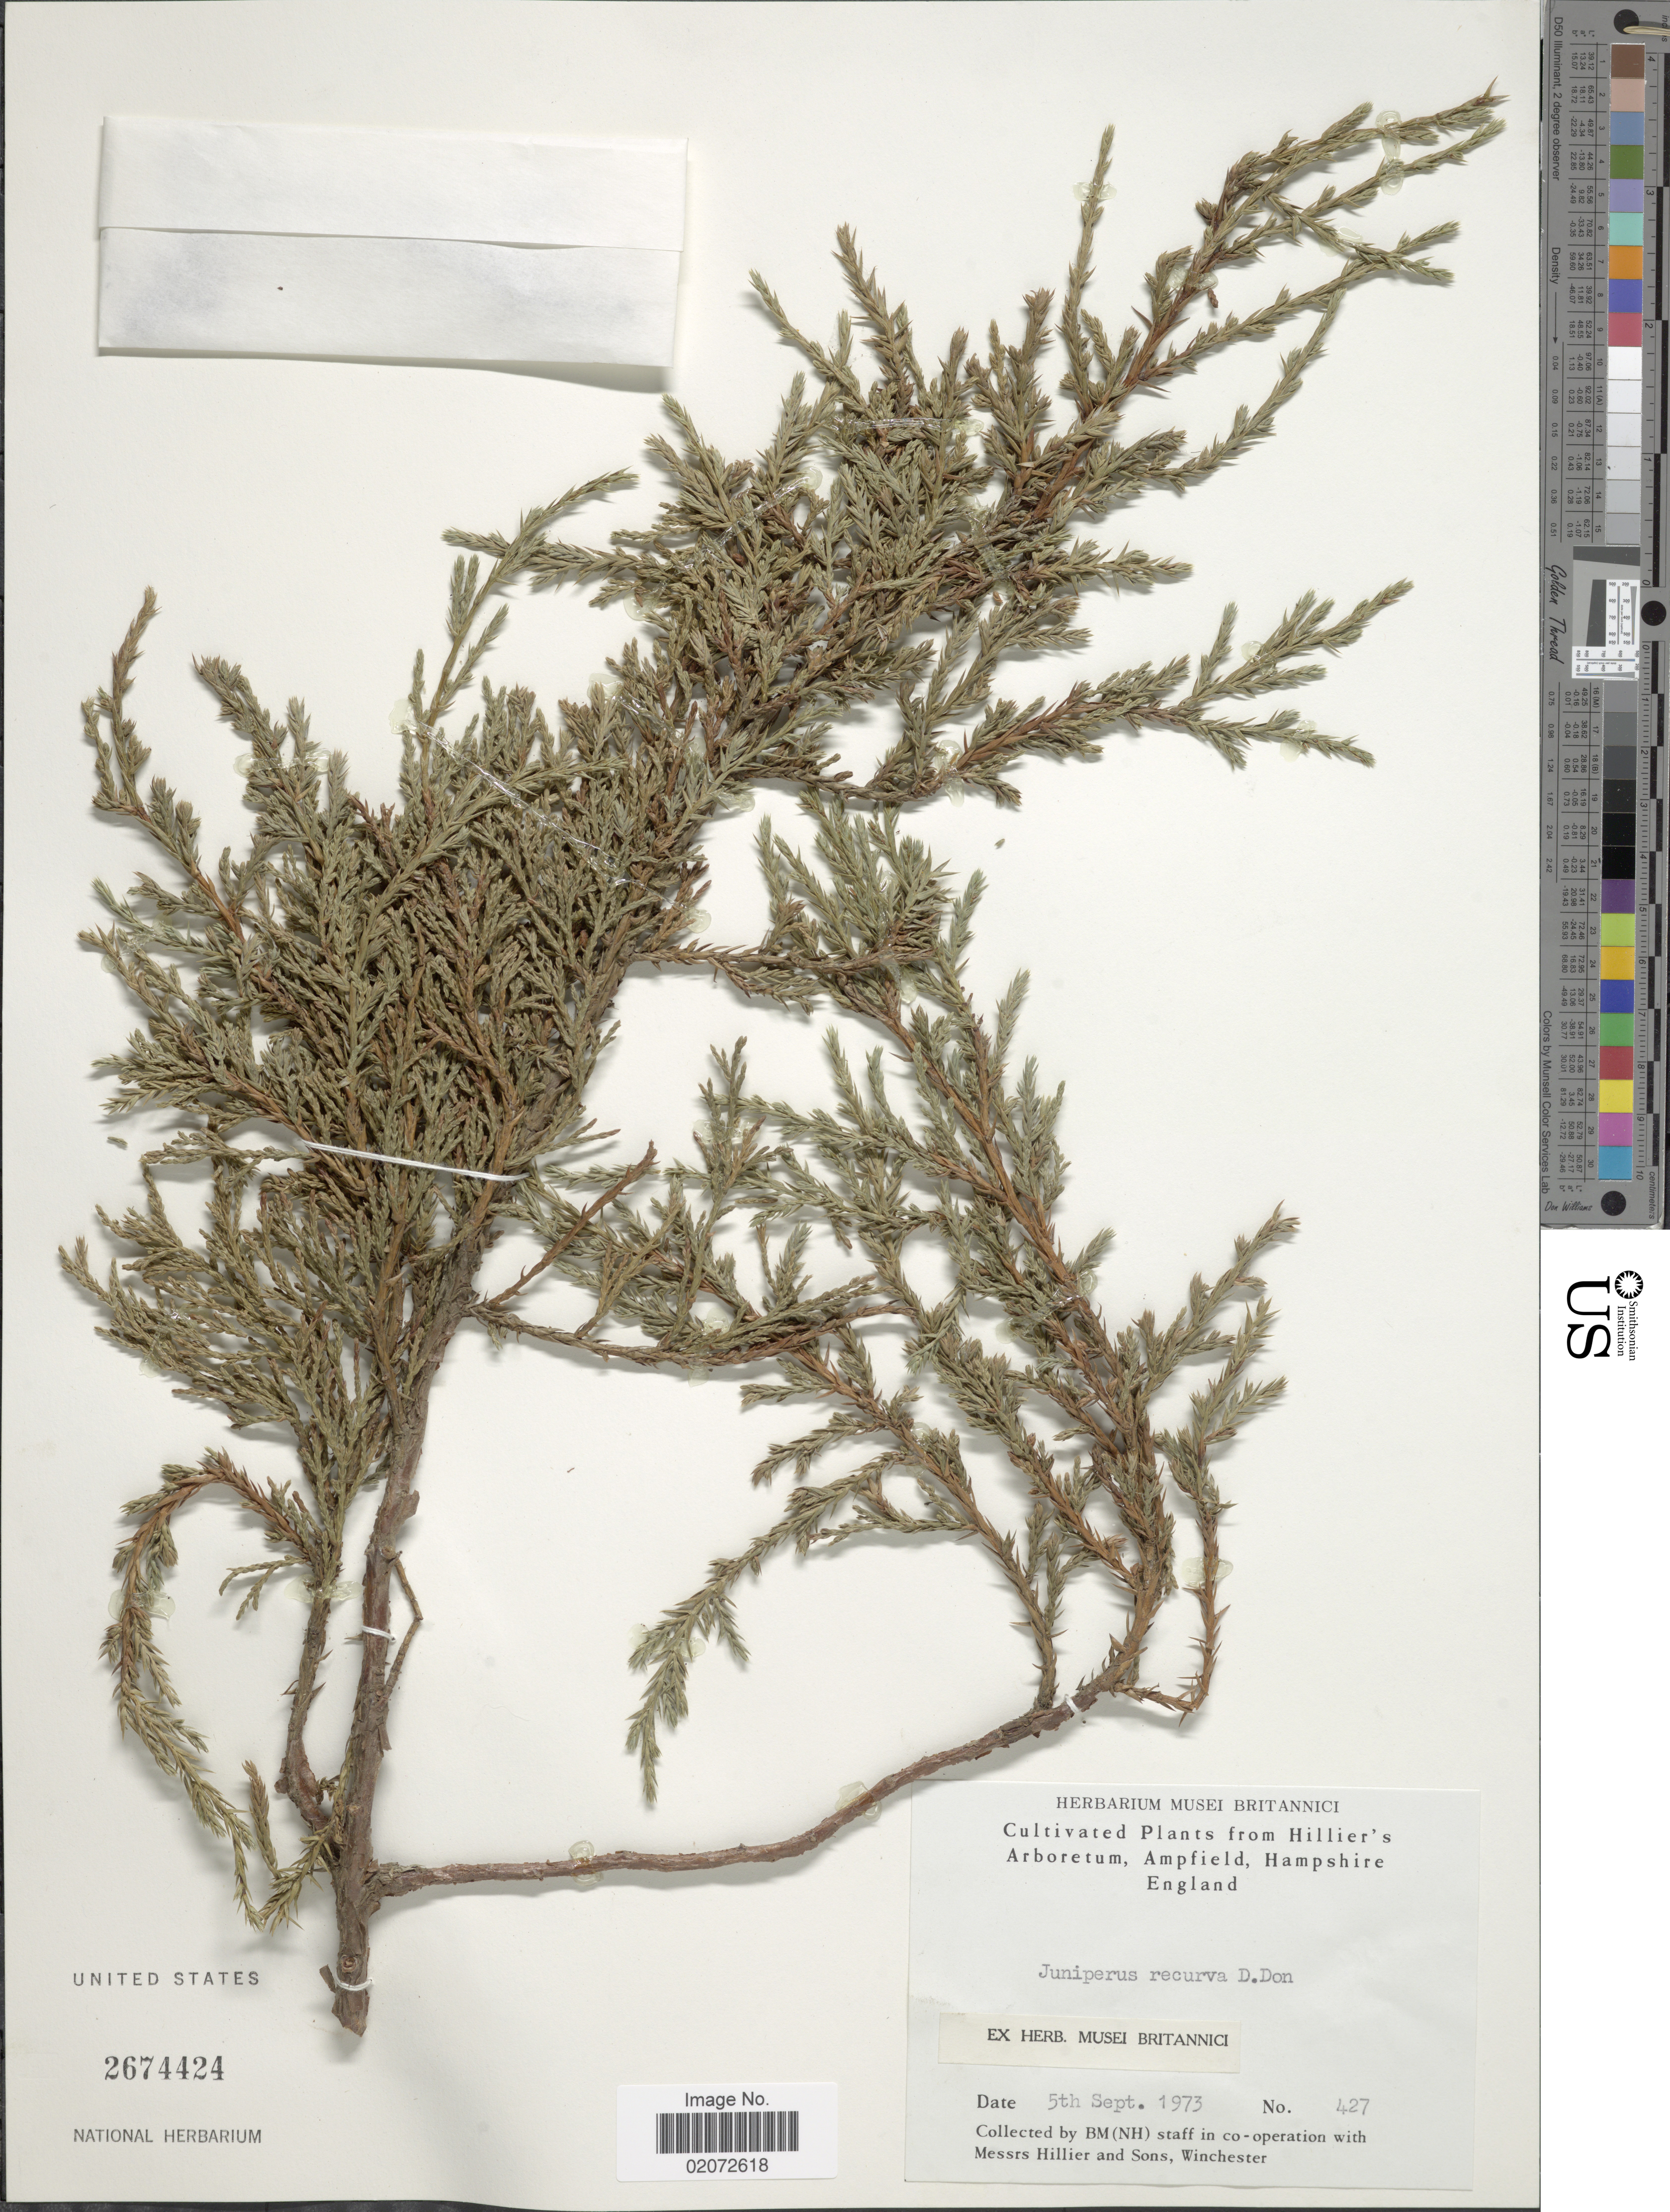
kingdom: Plantae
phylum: Tracheophyta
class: Pinopsida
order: Pinales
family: Cupressaceae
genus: Juniperus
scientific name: Juniperus recurva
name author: Buch.-Ham. ex D. Don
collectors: The Natural History Museum, M. Hillier & et al.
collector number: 427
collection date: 1973-09-05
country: United Kingdom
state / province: England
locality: Hiller's Arboretum, Ampfield, Hampshire, England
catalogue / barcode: US 2674424